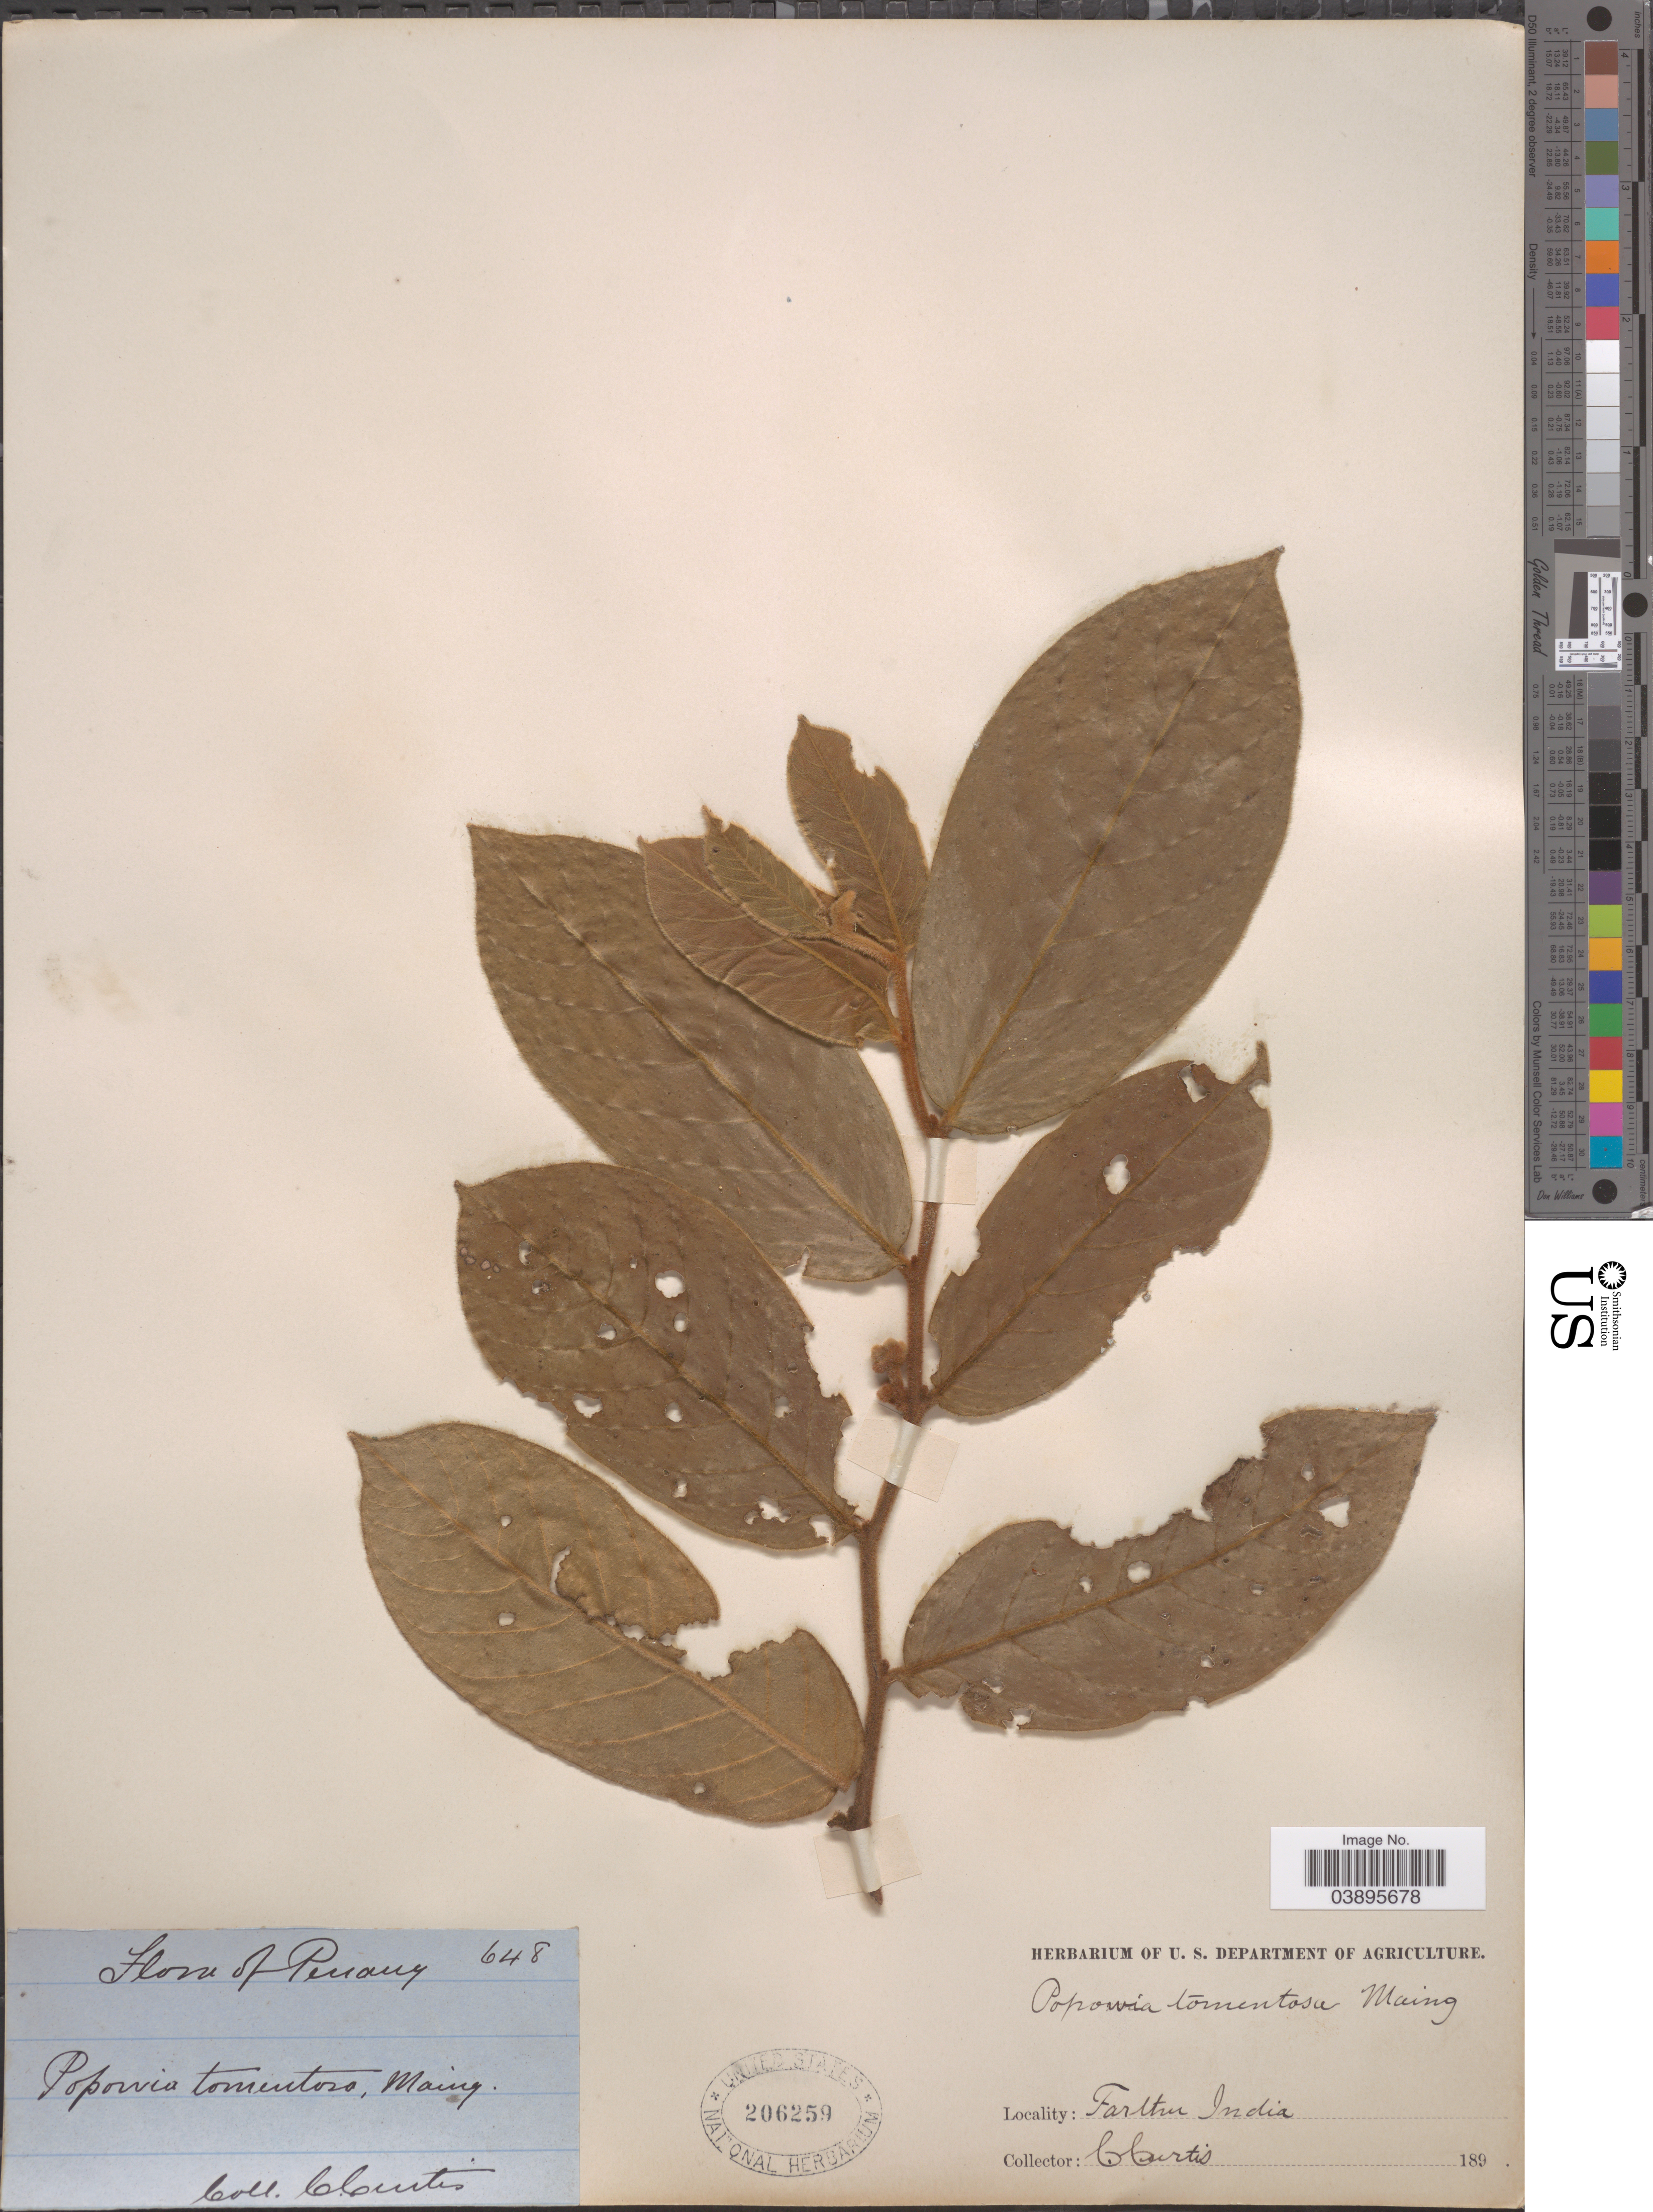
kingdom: Plantae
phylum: Tracheophyta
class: Magnoliopsida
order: Magnoliales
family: Annonaceae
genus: Popowia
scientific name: Popowia tomentosa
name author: Maingay ex Hook. f. & Thomson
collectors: C. Curtis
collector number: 648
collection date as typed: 189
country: Malaysia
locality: Penang. Farther India.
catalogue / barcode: US 206259